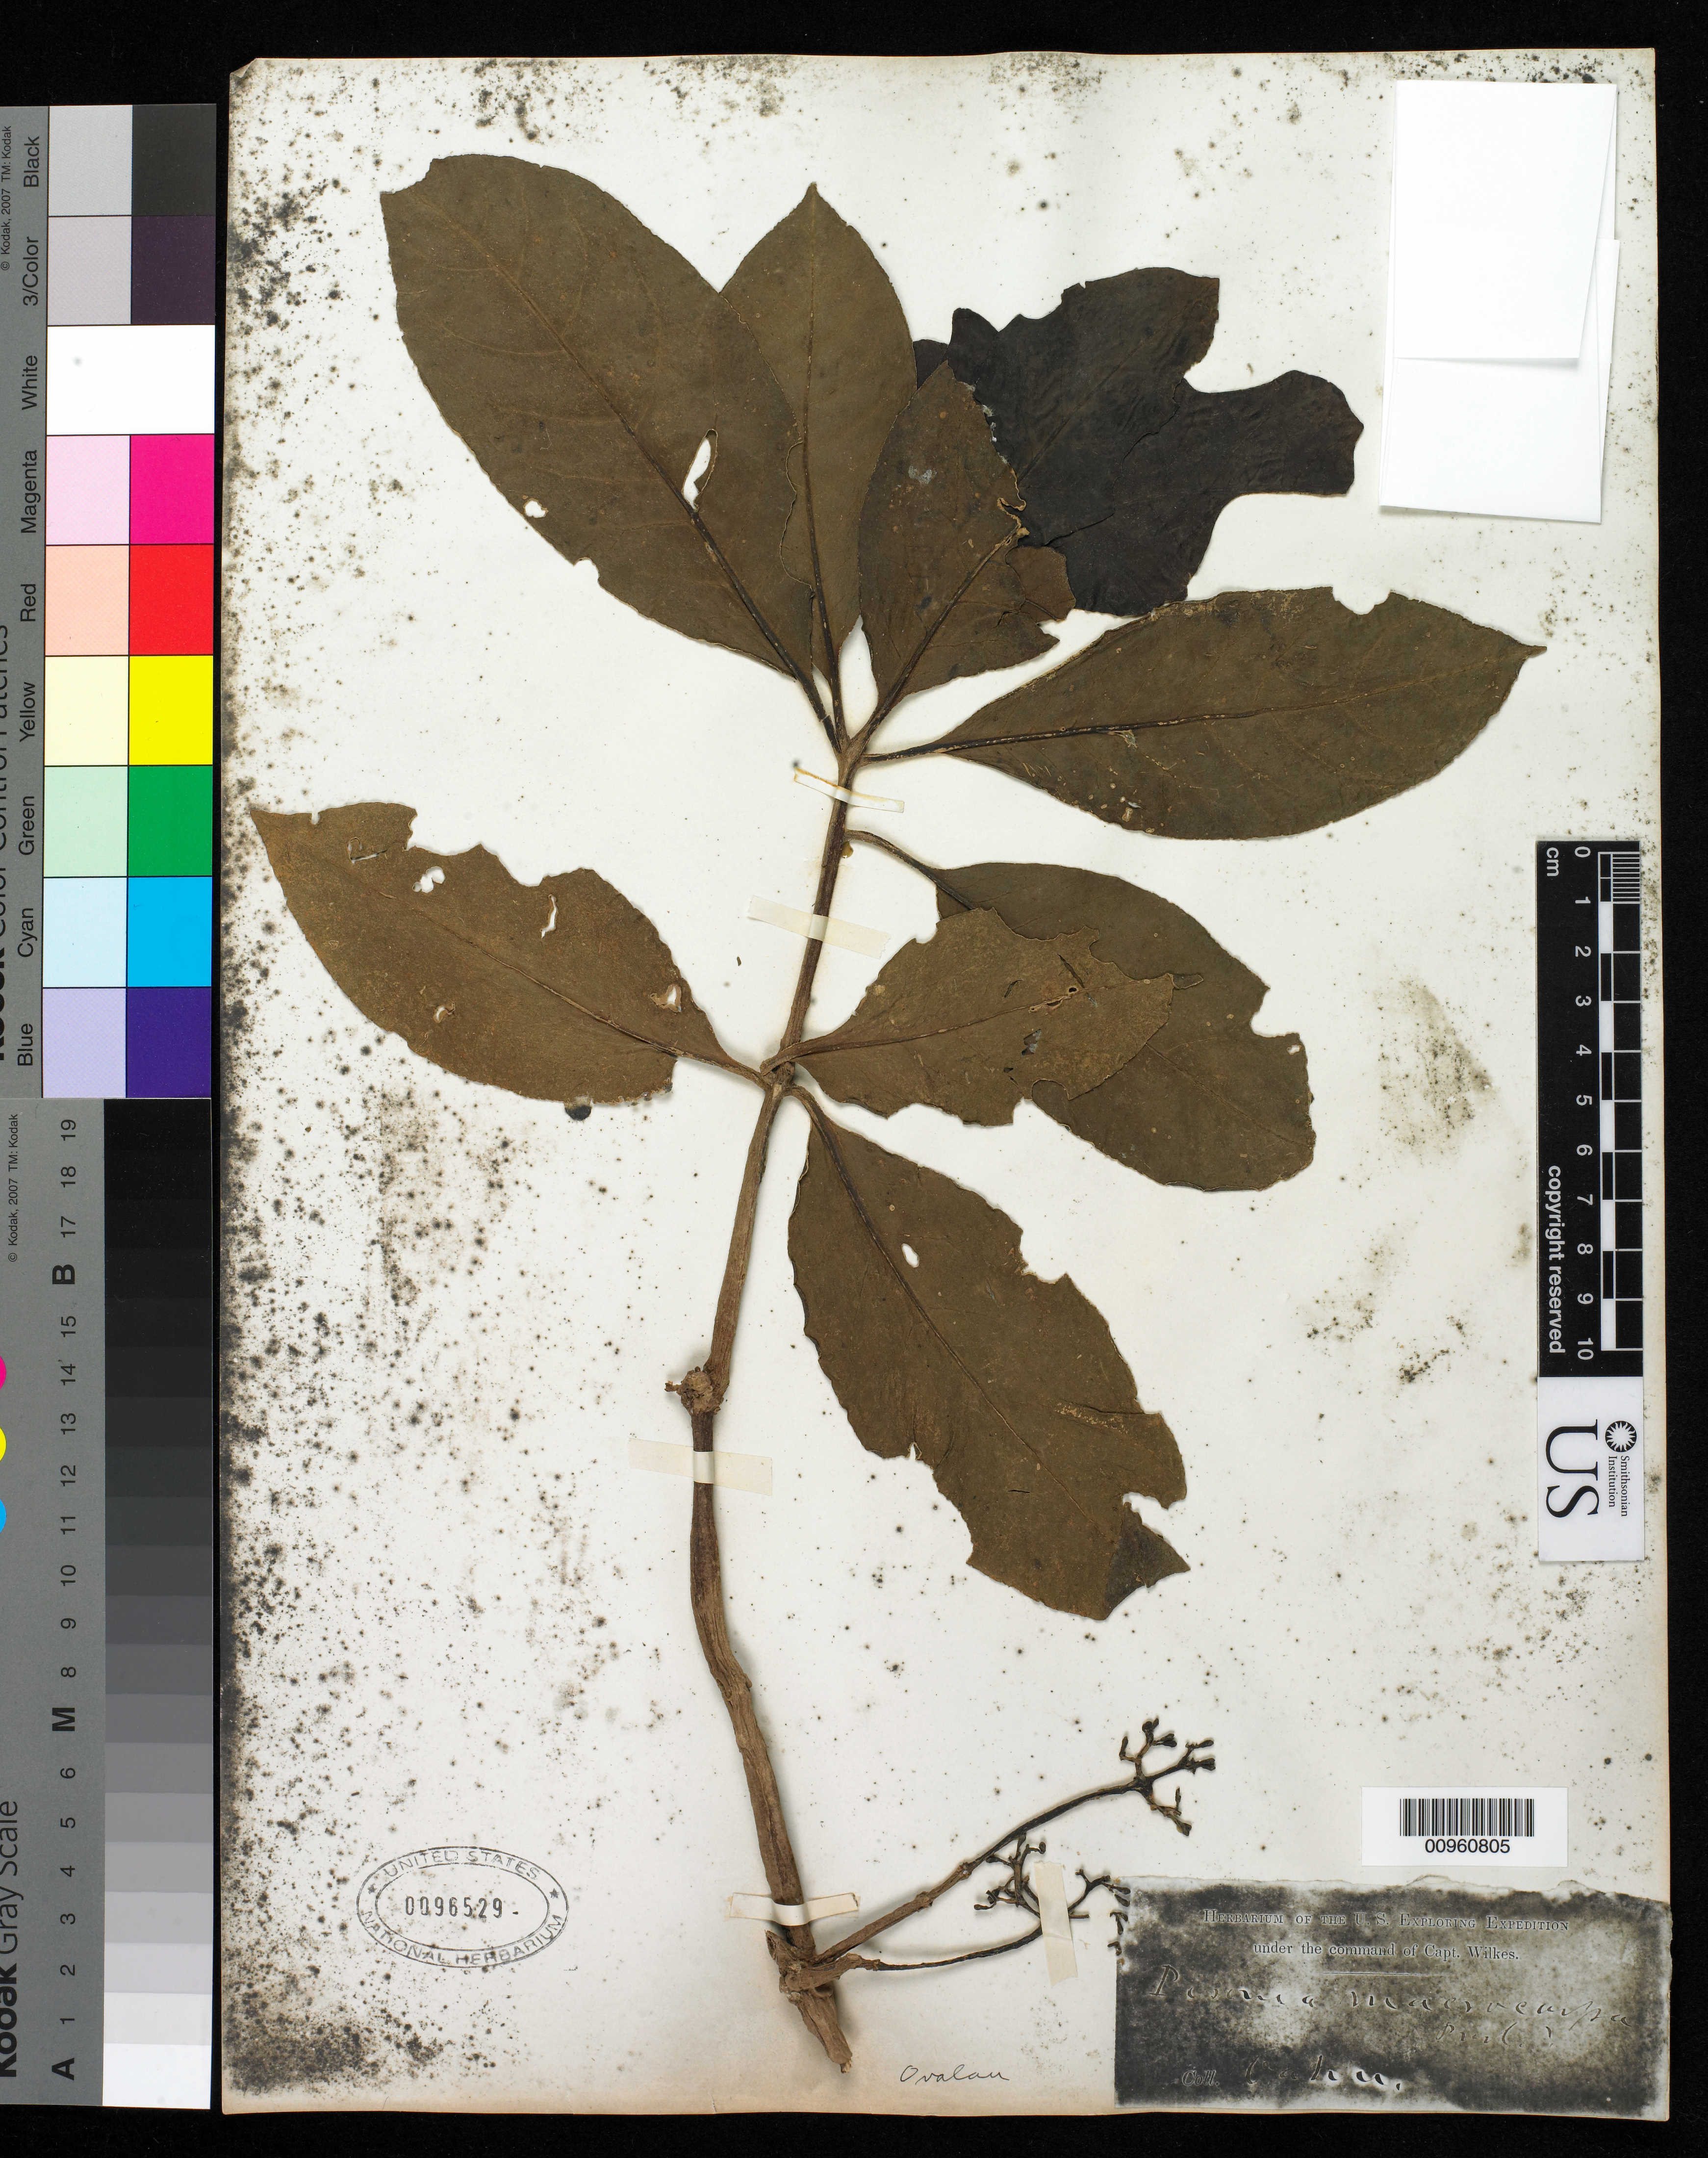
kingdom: Plantae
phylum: Tracheophyta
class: Magnoliopsida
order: Caryophyllales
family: Nyctaginaceae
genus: Pisonia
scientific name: Pisonia umbellifera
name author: (J.R. Forst. & G. Forst.) Seem.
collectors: Wilkes Explor. Exped.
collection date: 1838/1842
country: United States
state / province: Hawaii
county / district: Honolulu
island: Oahu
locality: Oahu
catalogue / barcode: US 96529